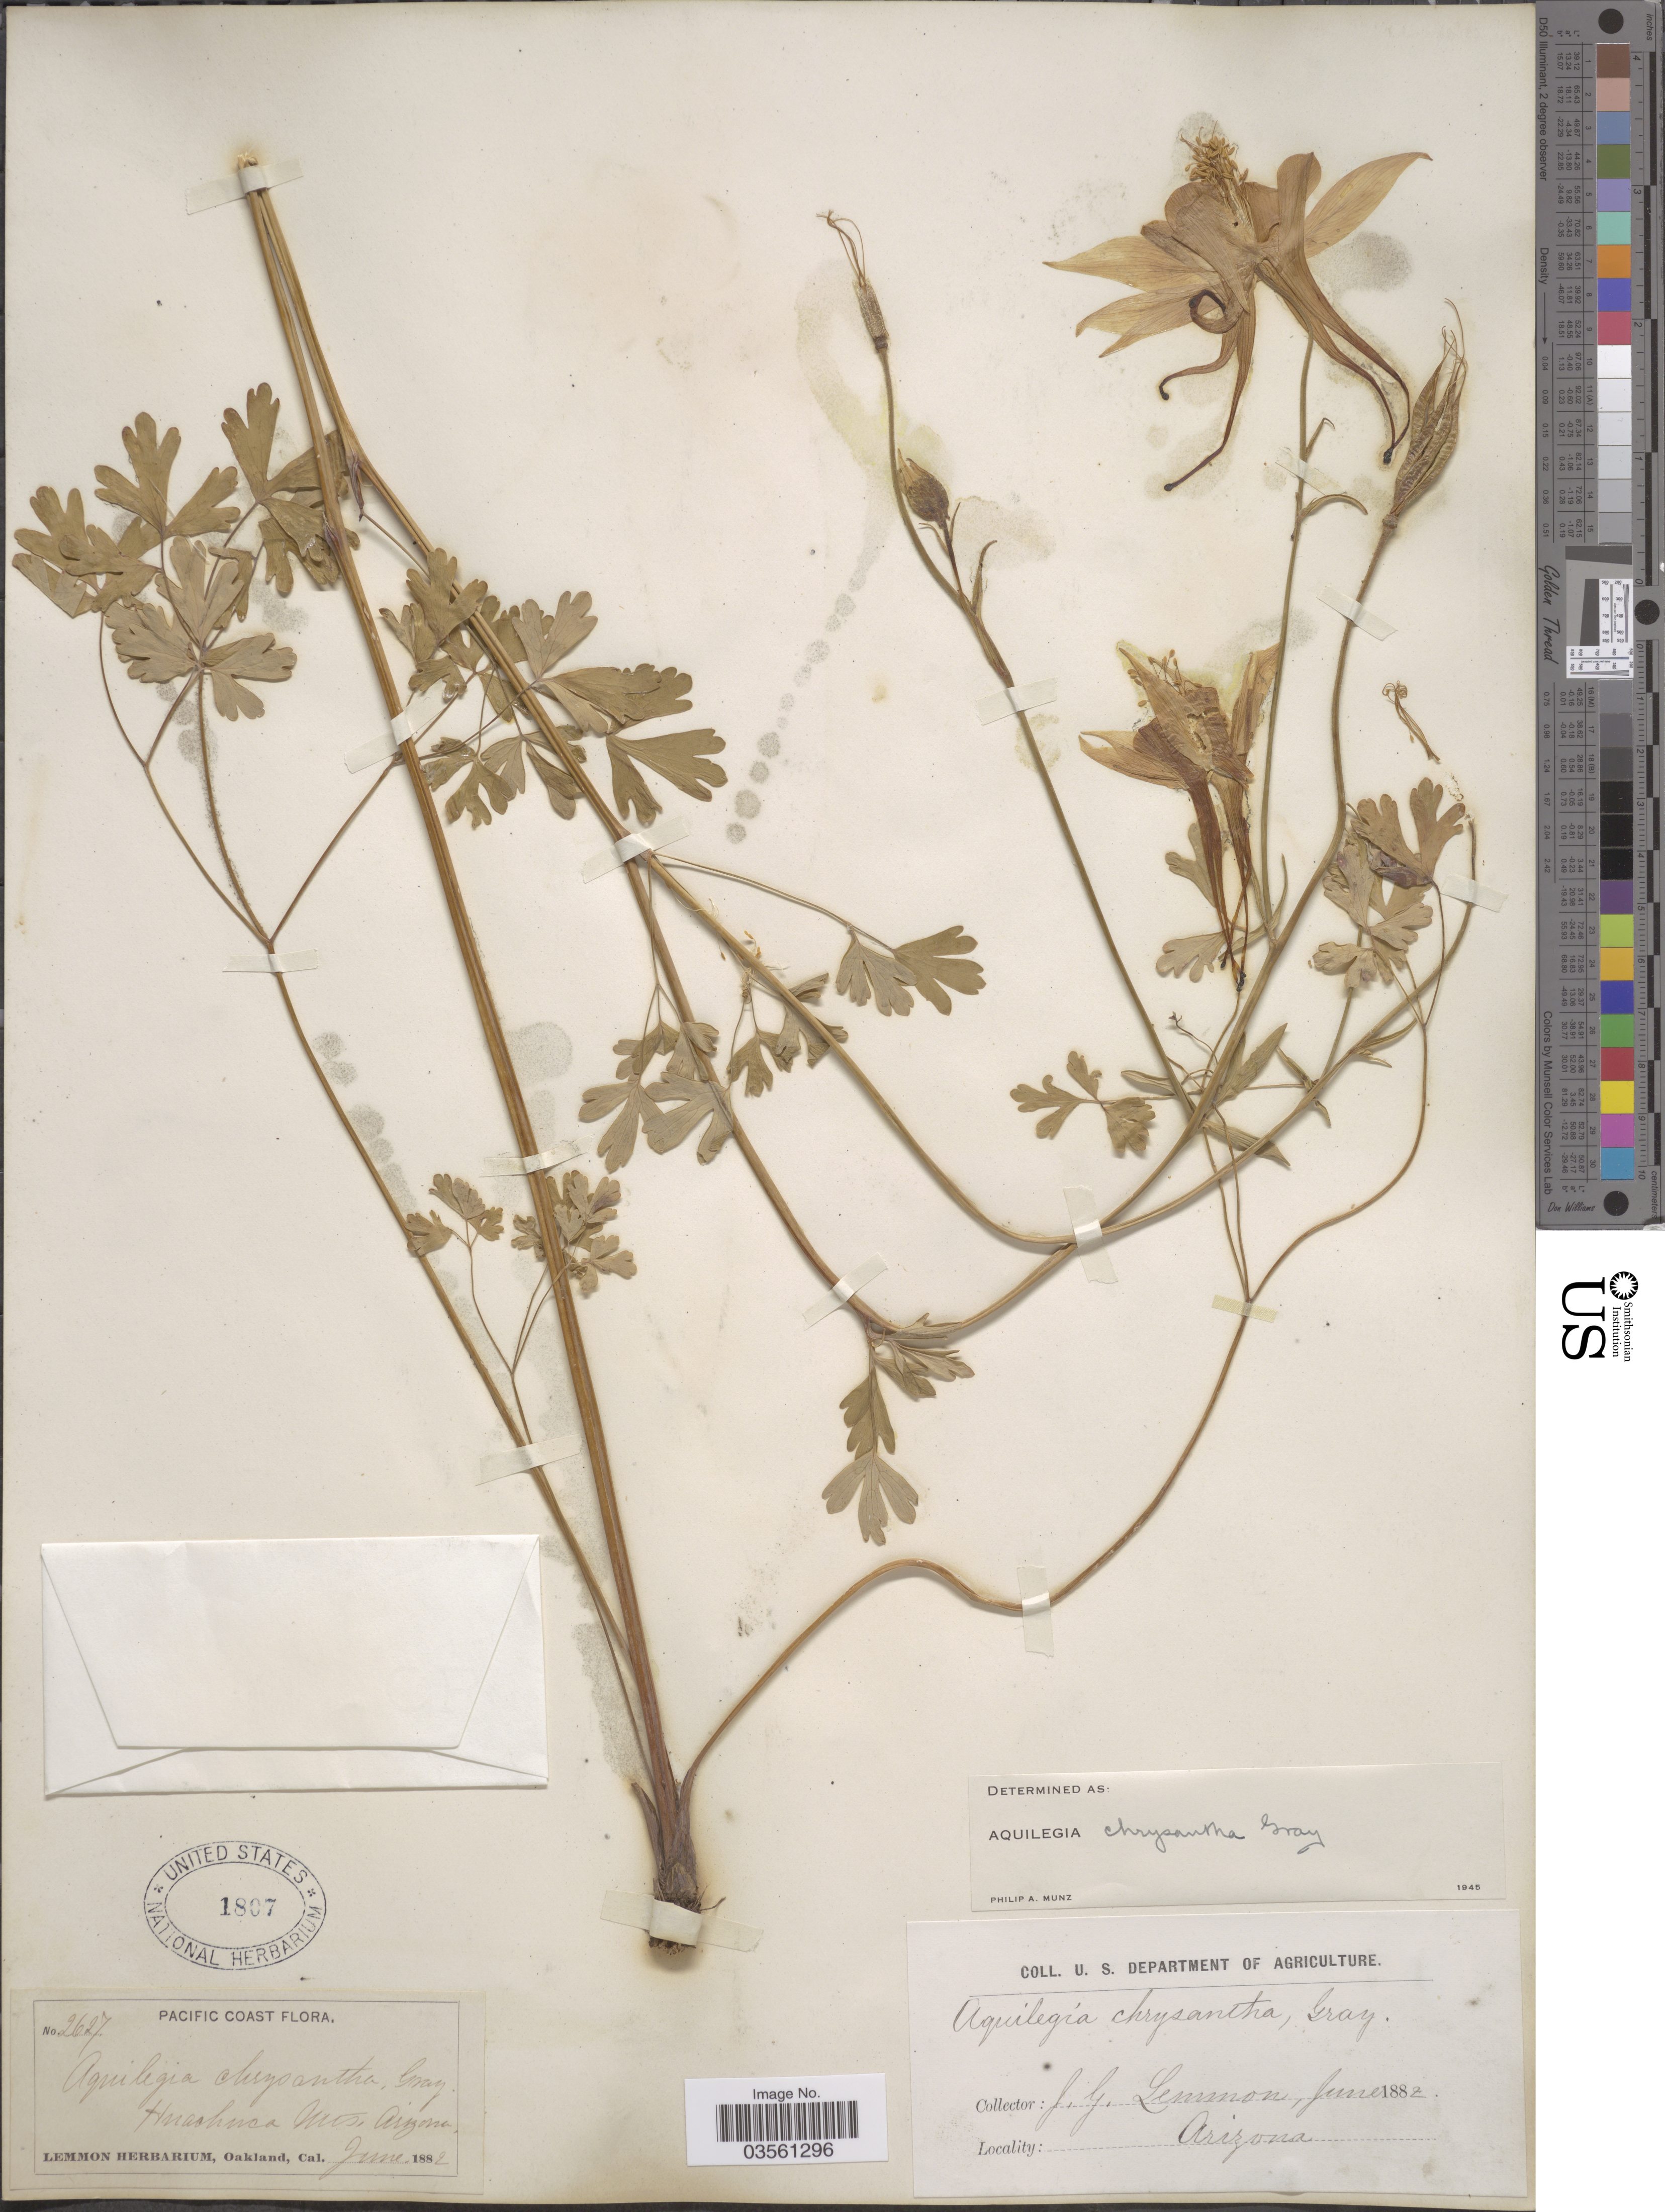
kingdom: Plantae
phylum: Tracheophyta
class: Magnoliopsida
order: Ranunculales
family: Ranunculaceae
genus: Aquilegia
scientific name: Aquilegia chrysantha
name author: A. Gray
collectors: J. Lemmon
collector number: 2627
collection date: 1882-06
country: United States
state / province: Arizona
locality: Pacific Coast. Huachuca Mts.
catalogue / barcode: US 1807